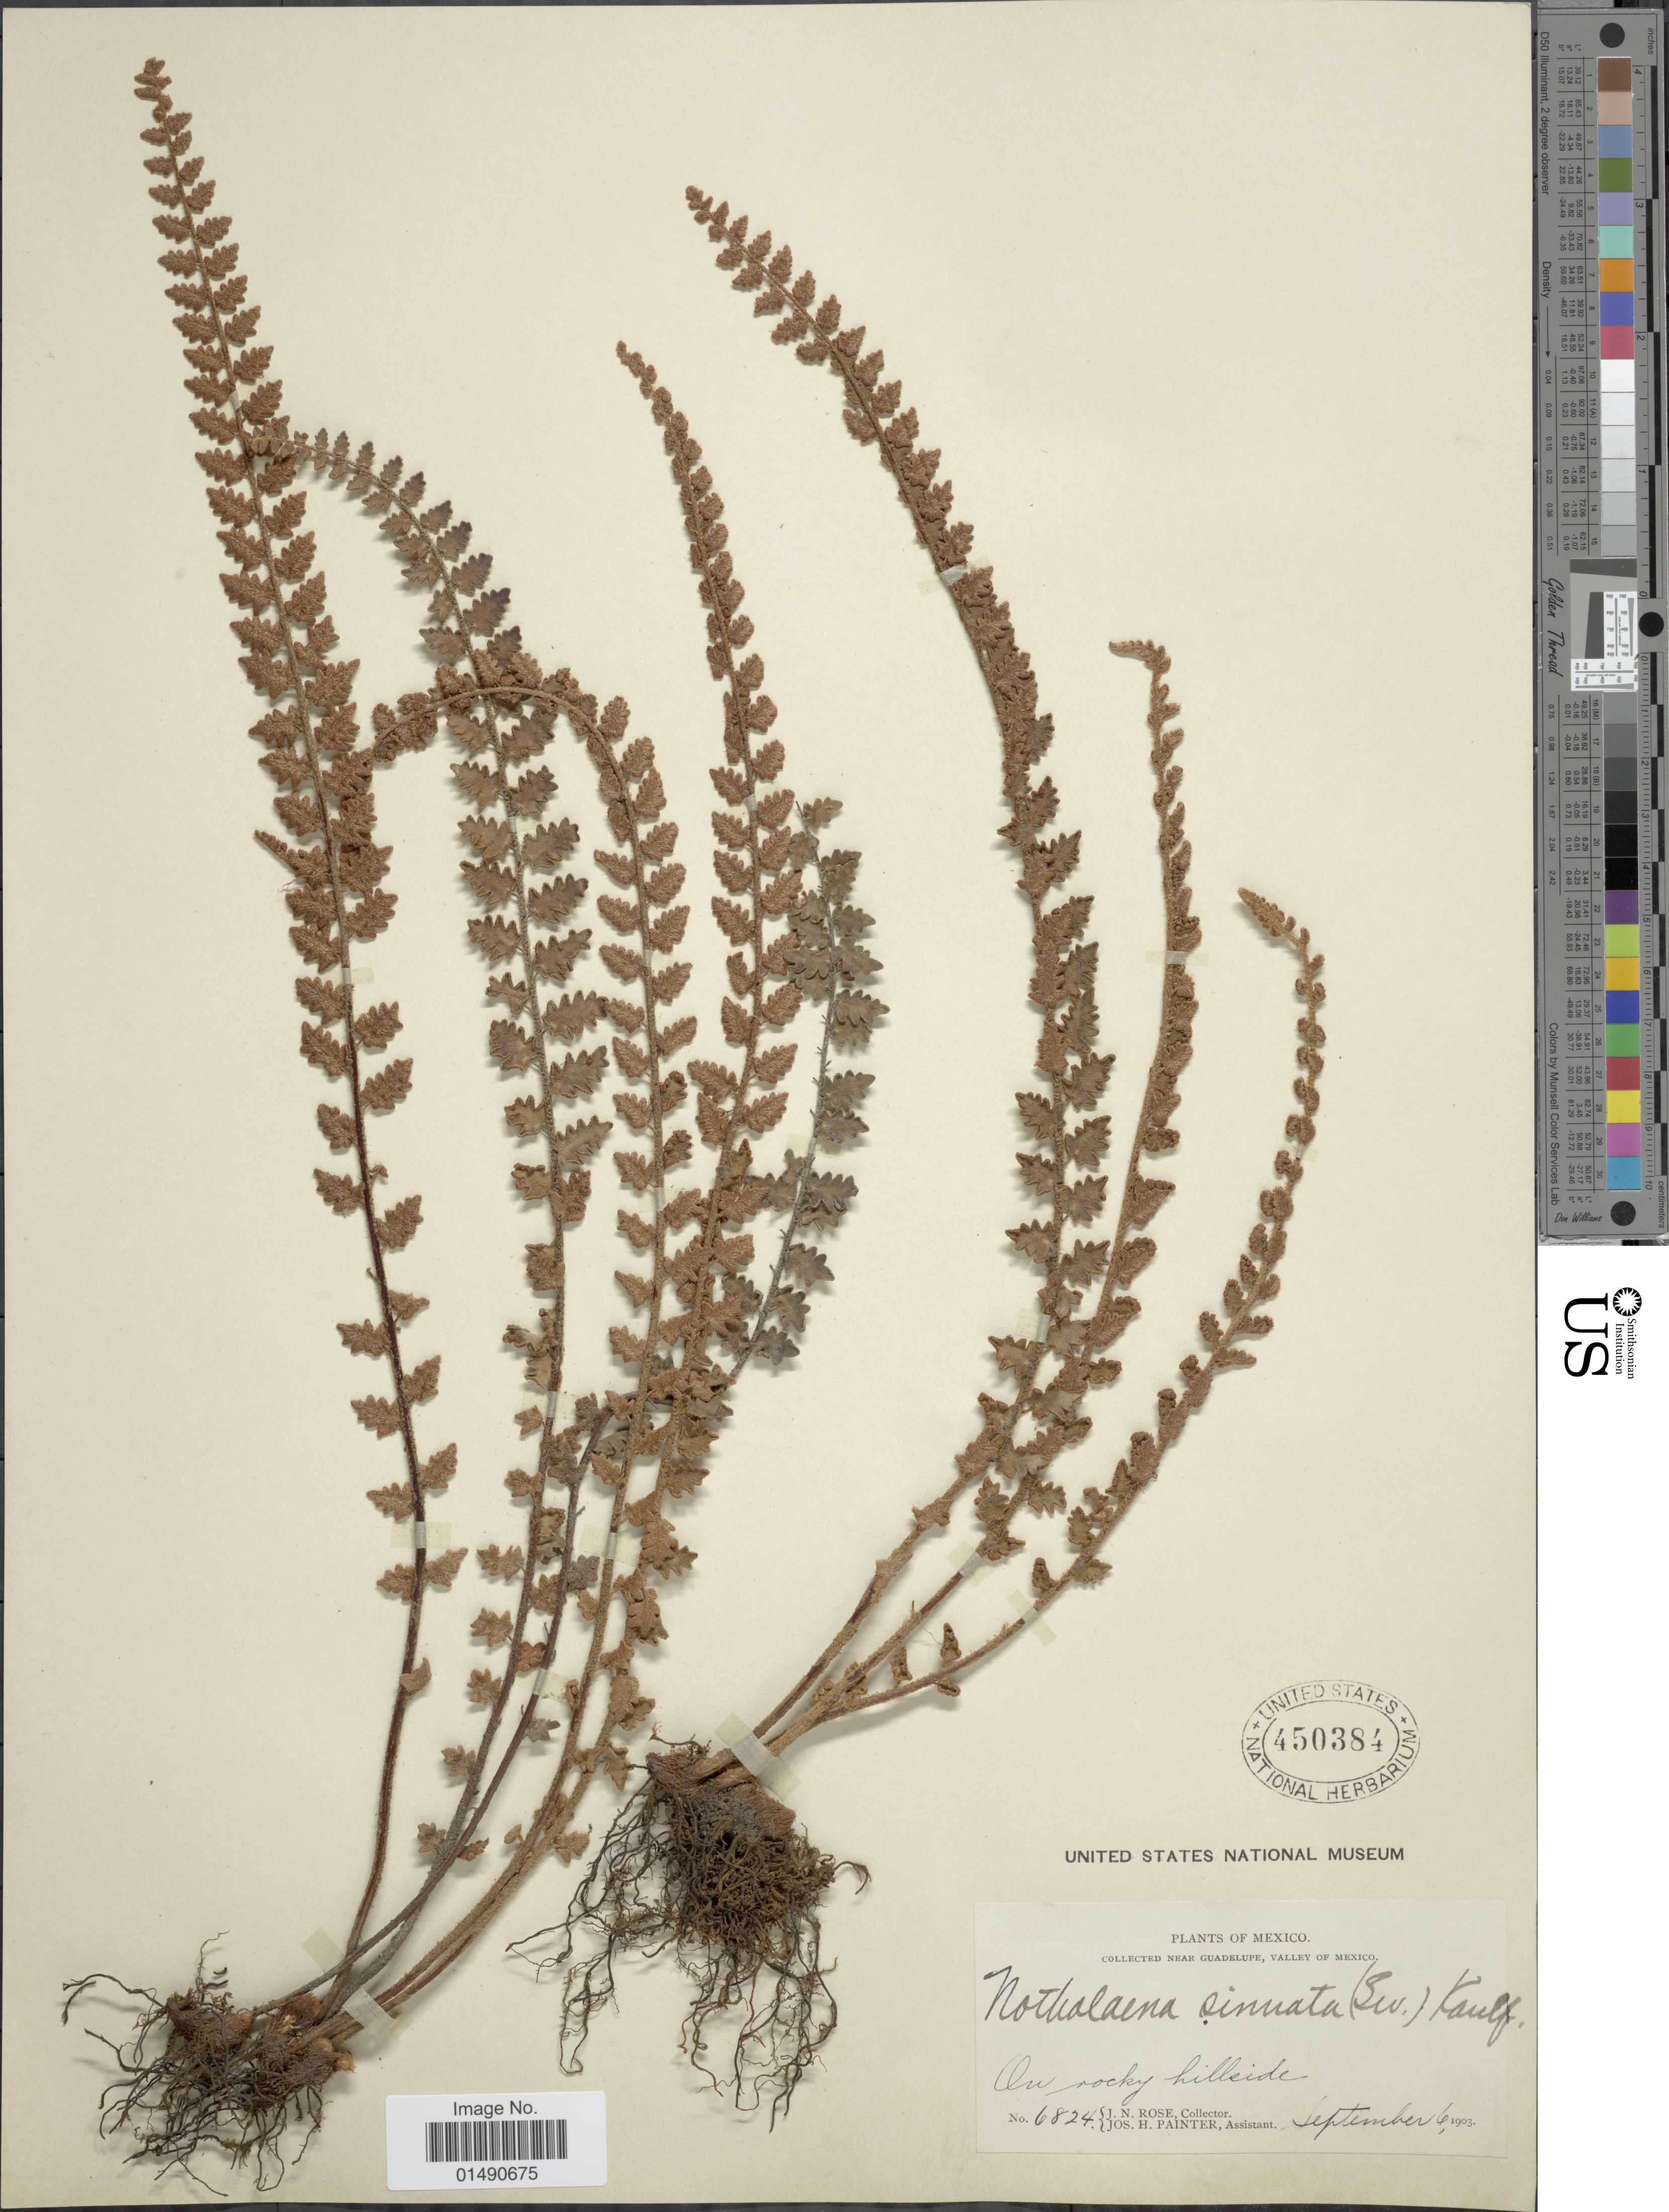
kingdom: Plantae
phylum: Tracheophyta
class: Polypodiopsida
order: Polypodiales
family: Pteridaceae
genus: Astrolepis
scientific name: Astrolepis sinuata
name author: (Lag. ex Sw.) D.M. Benham & Windham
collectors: J. N. Rose & J. H. Painter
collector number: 6824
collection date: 1903-09-06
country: Mexico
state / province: Baja California Norte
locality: Near Guadelup, Valley of Mexico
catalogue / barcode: US 450384